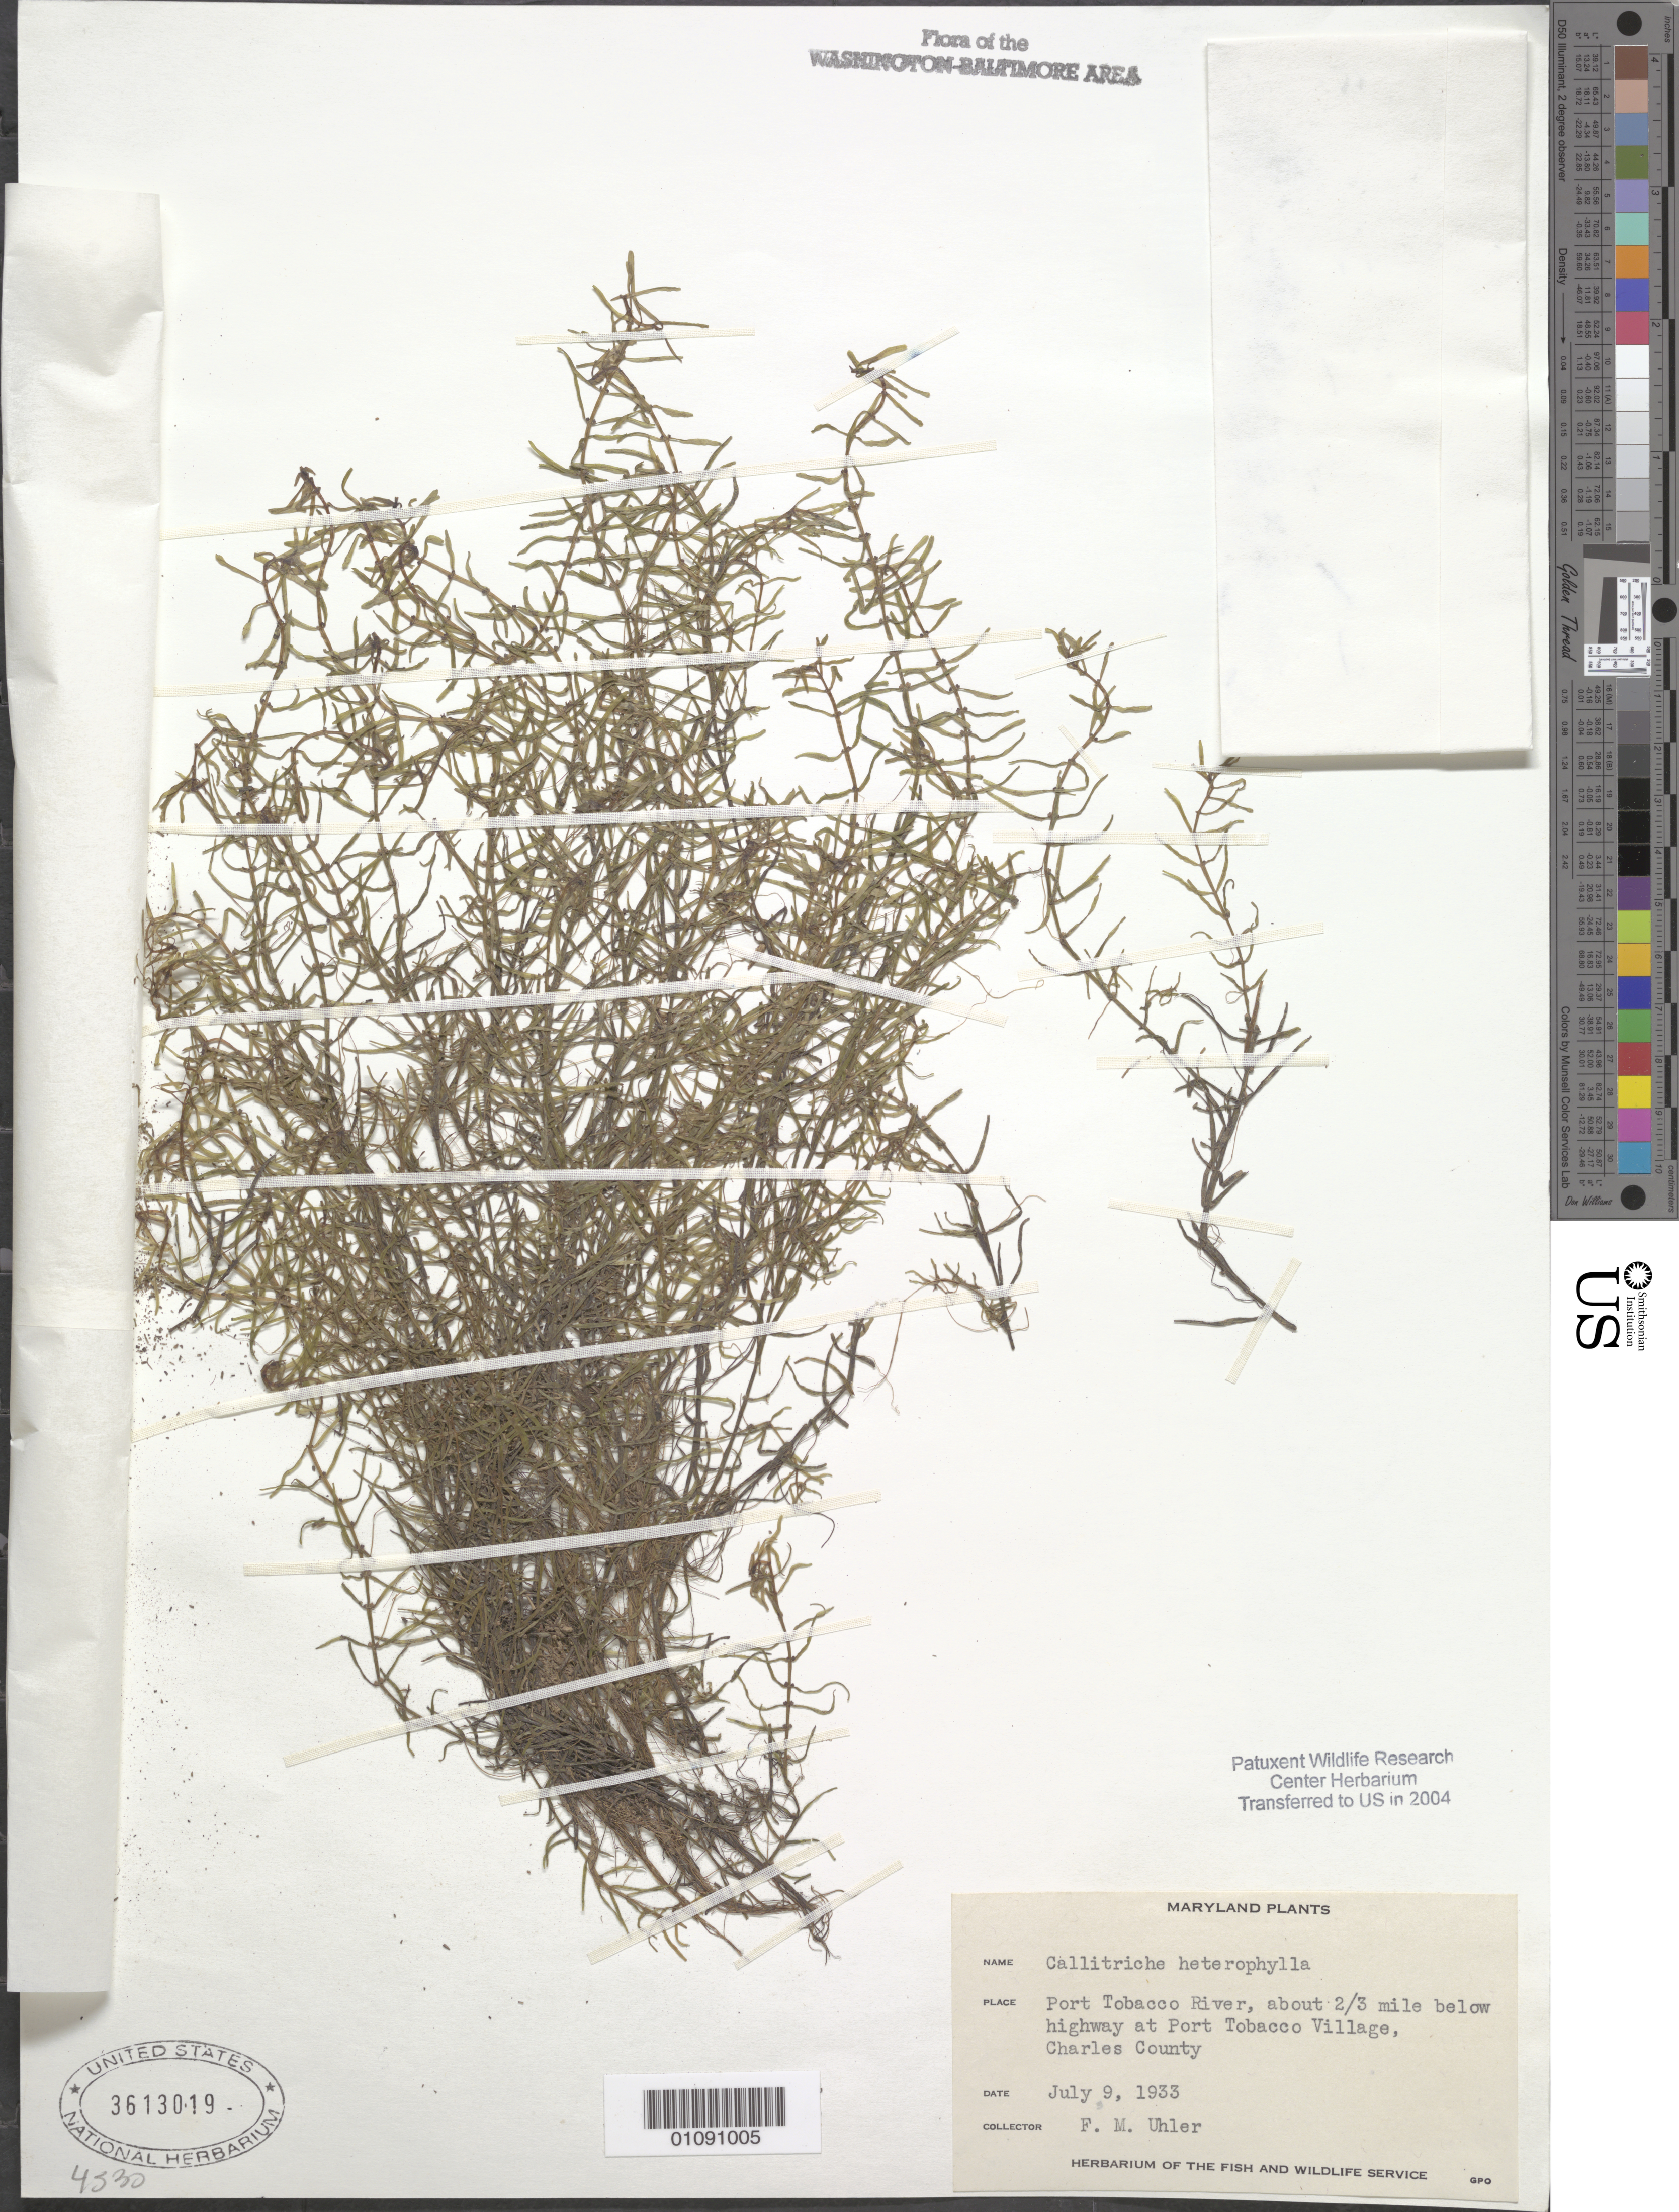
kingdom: Plantae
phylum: Tracheophyta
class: Magnoliopsida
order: Lamiales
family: Plantaginaceae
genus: Callitriche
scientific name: Callitriche heterophylla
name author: Pursh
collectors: F. M. Uhler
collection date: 1933-07-09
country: United States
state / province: Maryland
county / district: Charles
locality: Port Tobacco River. About 2/3 mile below highway at Port Tobacco Village.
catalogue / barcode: US 3613019